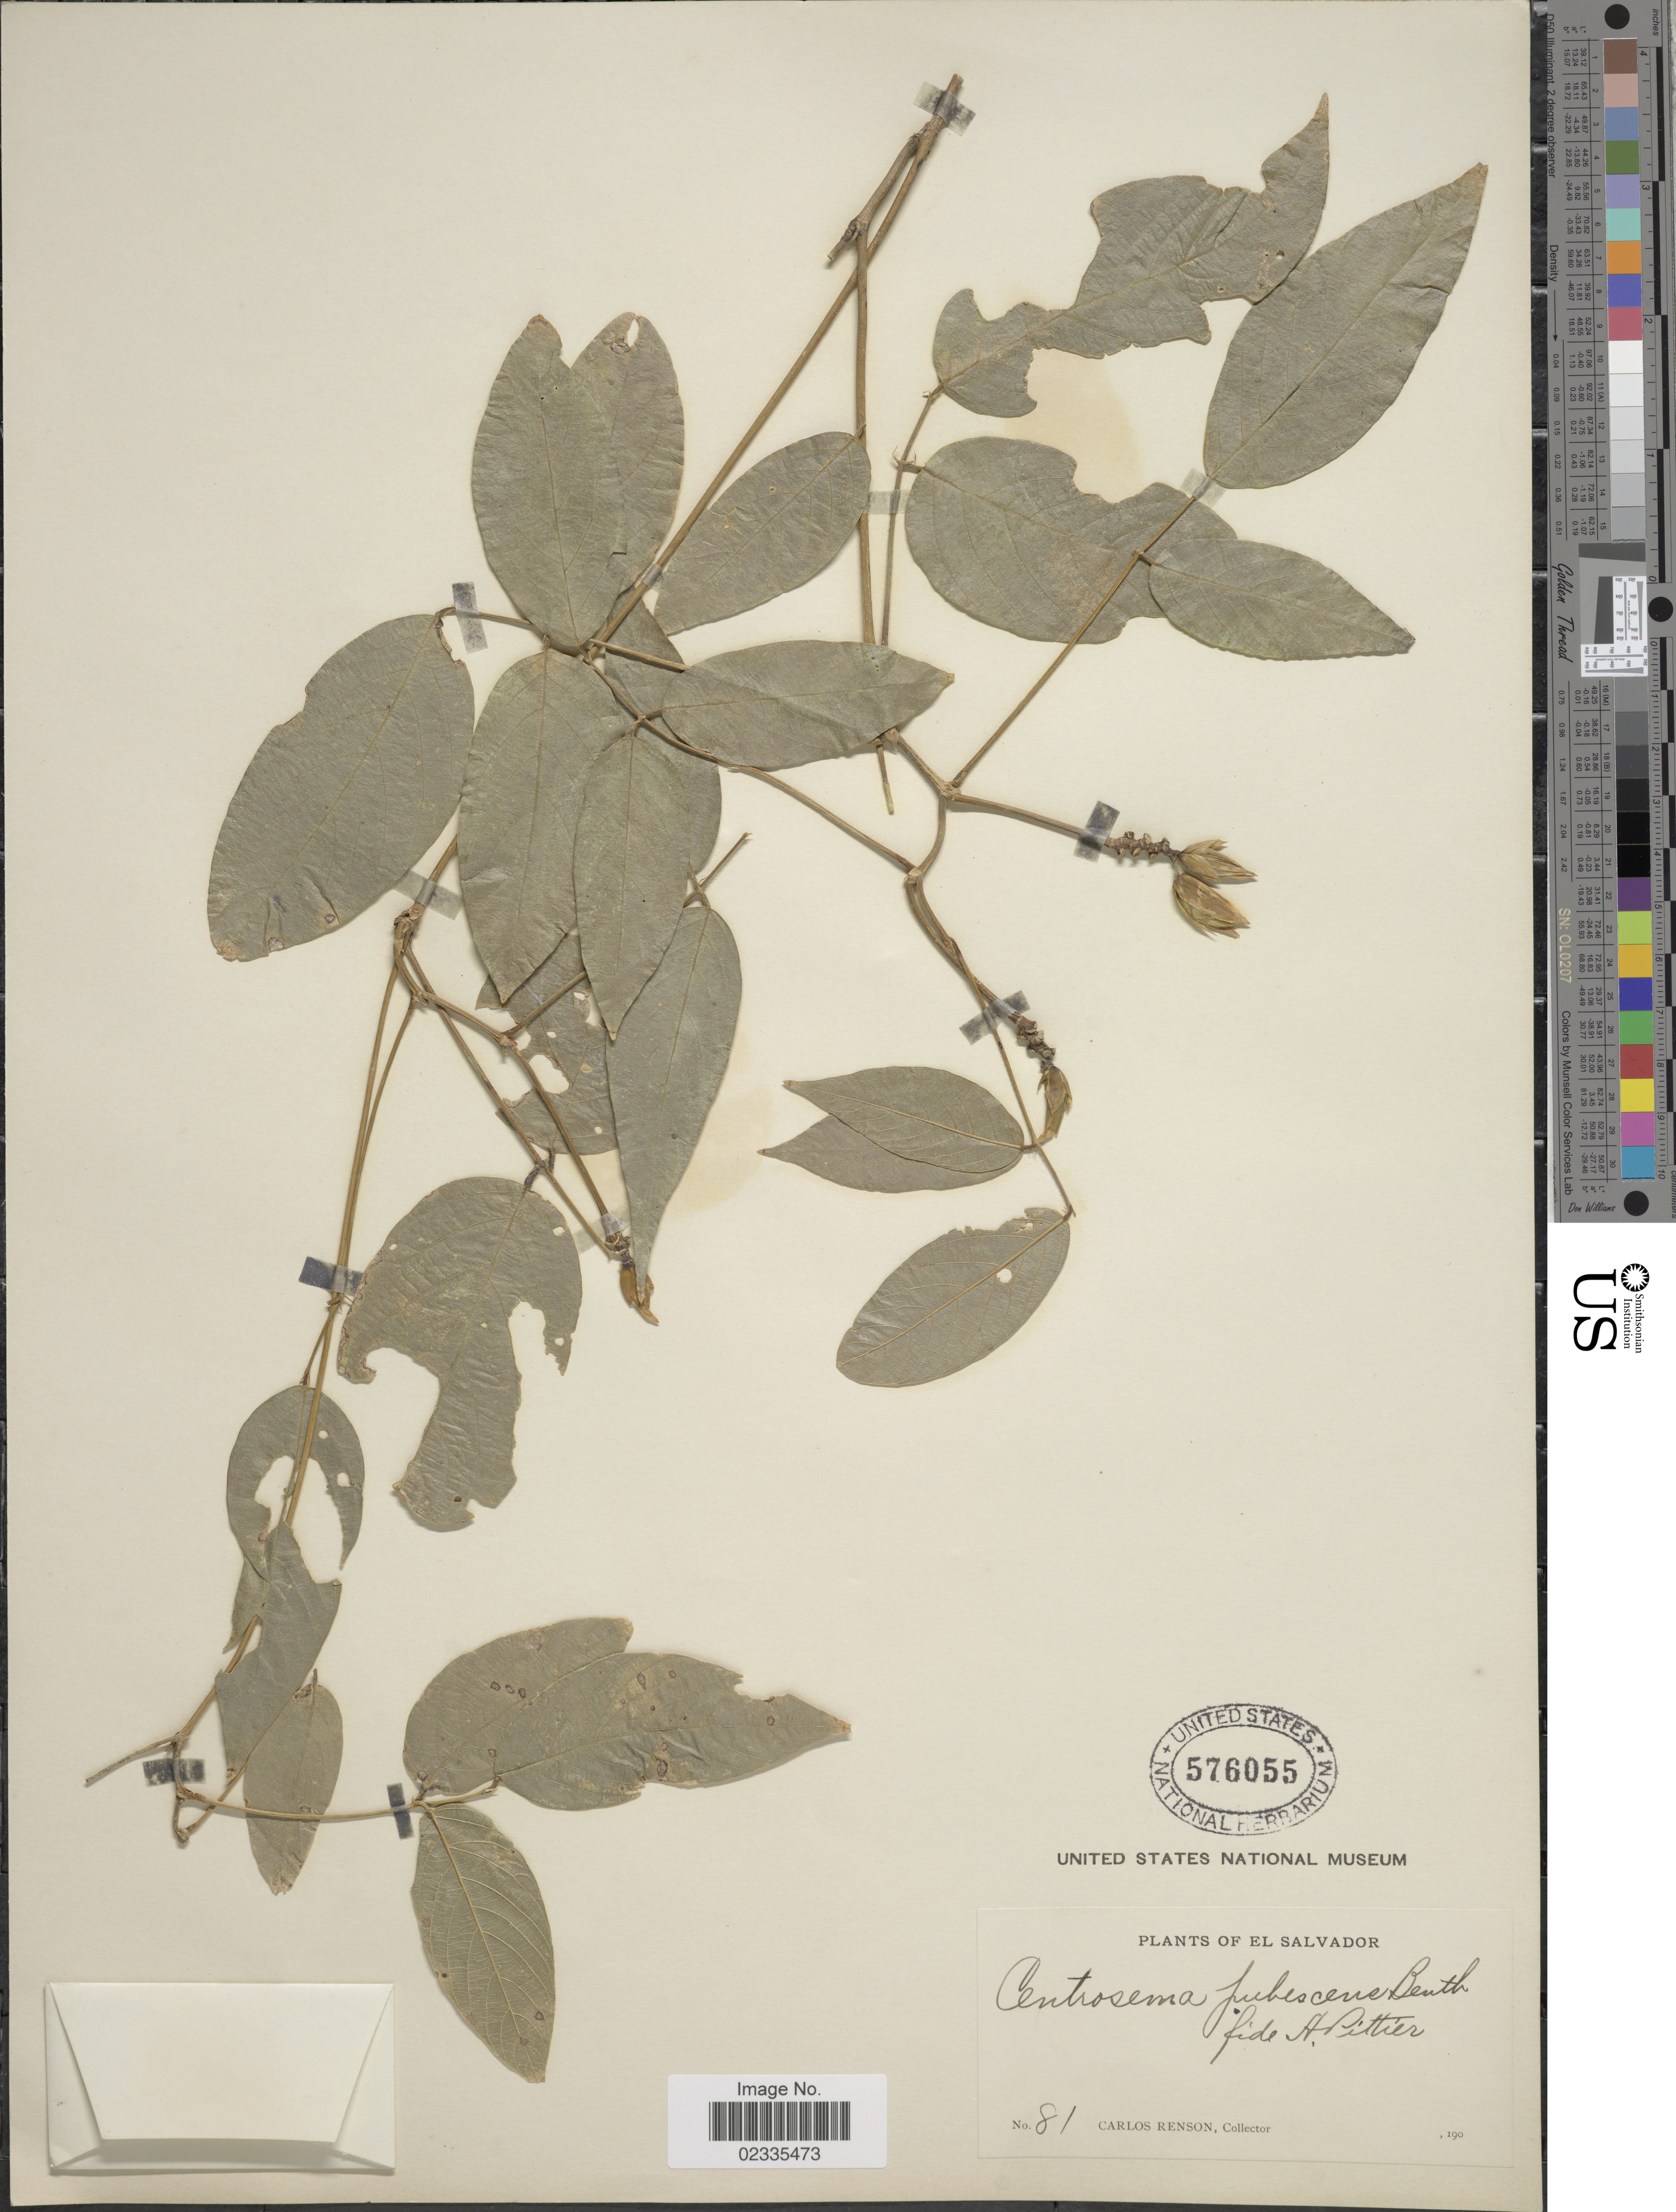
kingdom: Plantae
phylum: Tracheophyta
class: Magnoliopsida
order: Fabales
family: Fabaceae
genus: Centrosema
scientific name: Centrosema pubescens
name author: Benth.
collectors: C. Renson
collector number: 81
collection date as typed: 190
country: El Salvador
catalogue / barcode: US 576055